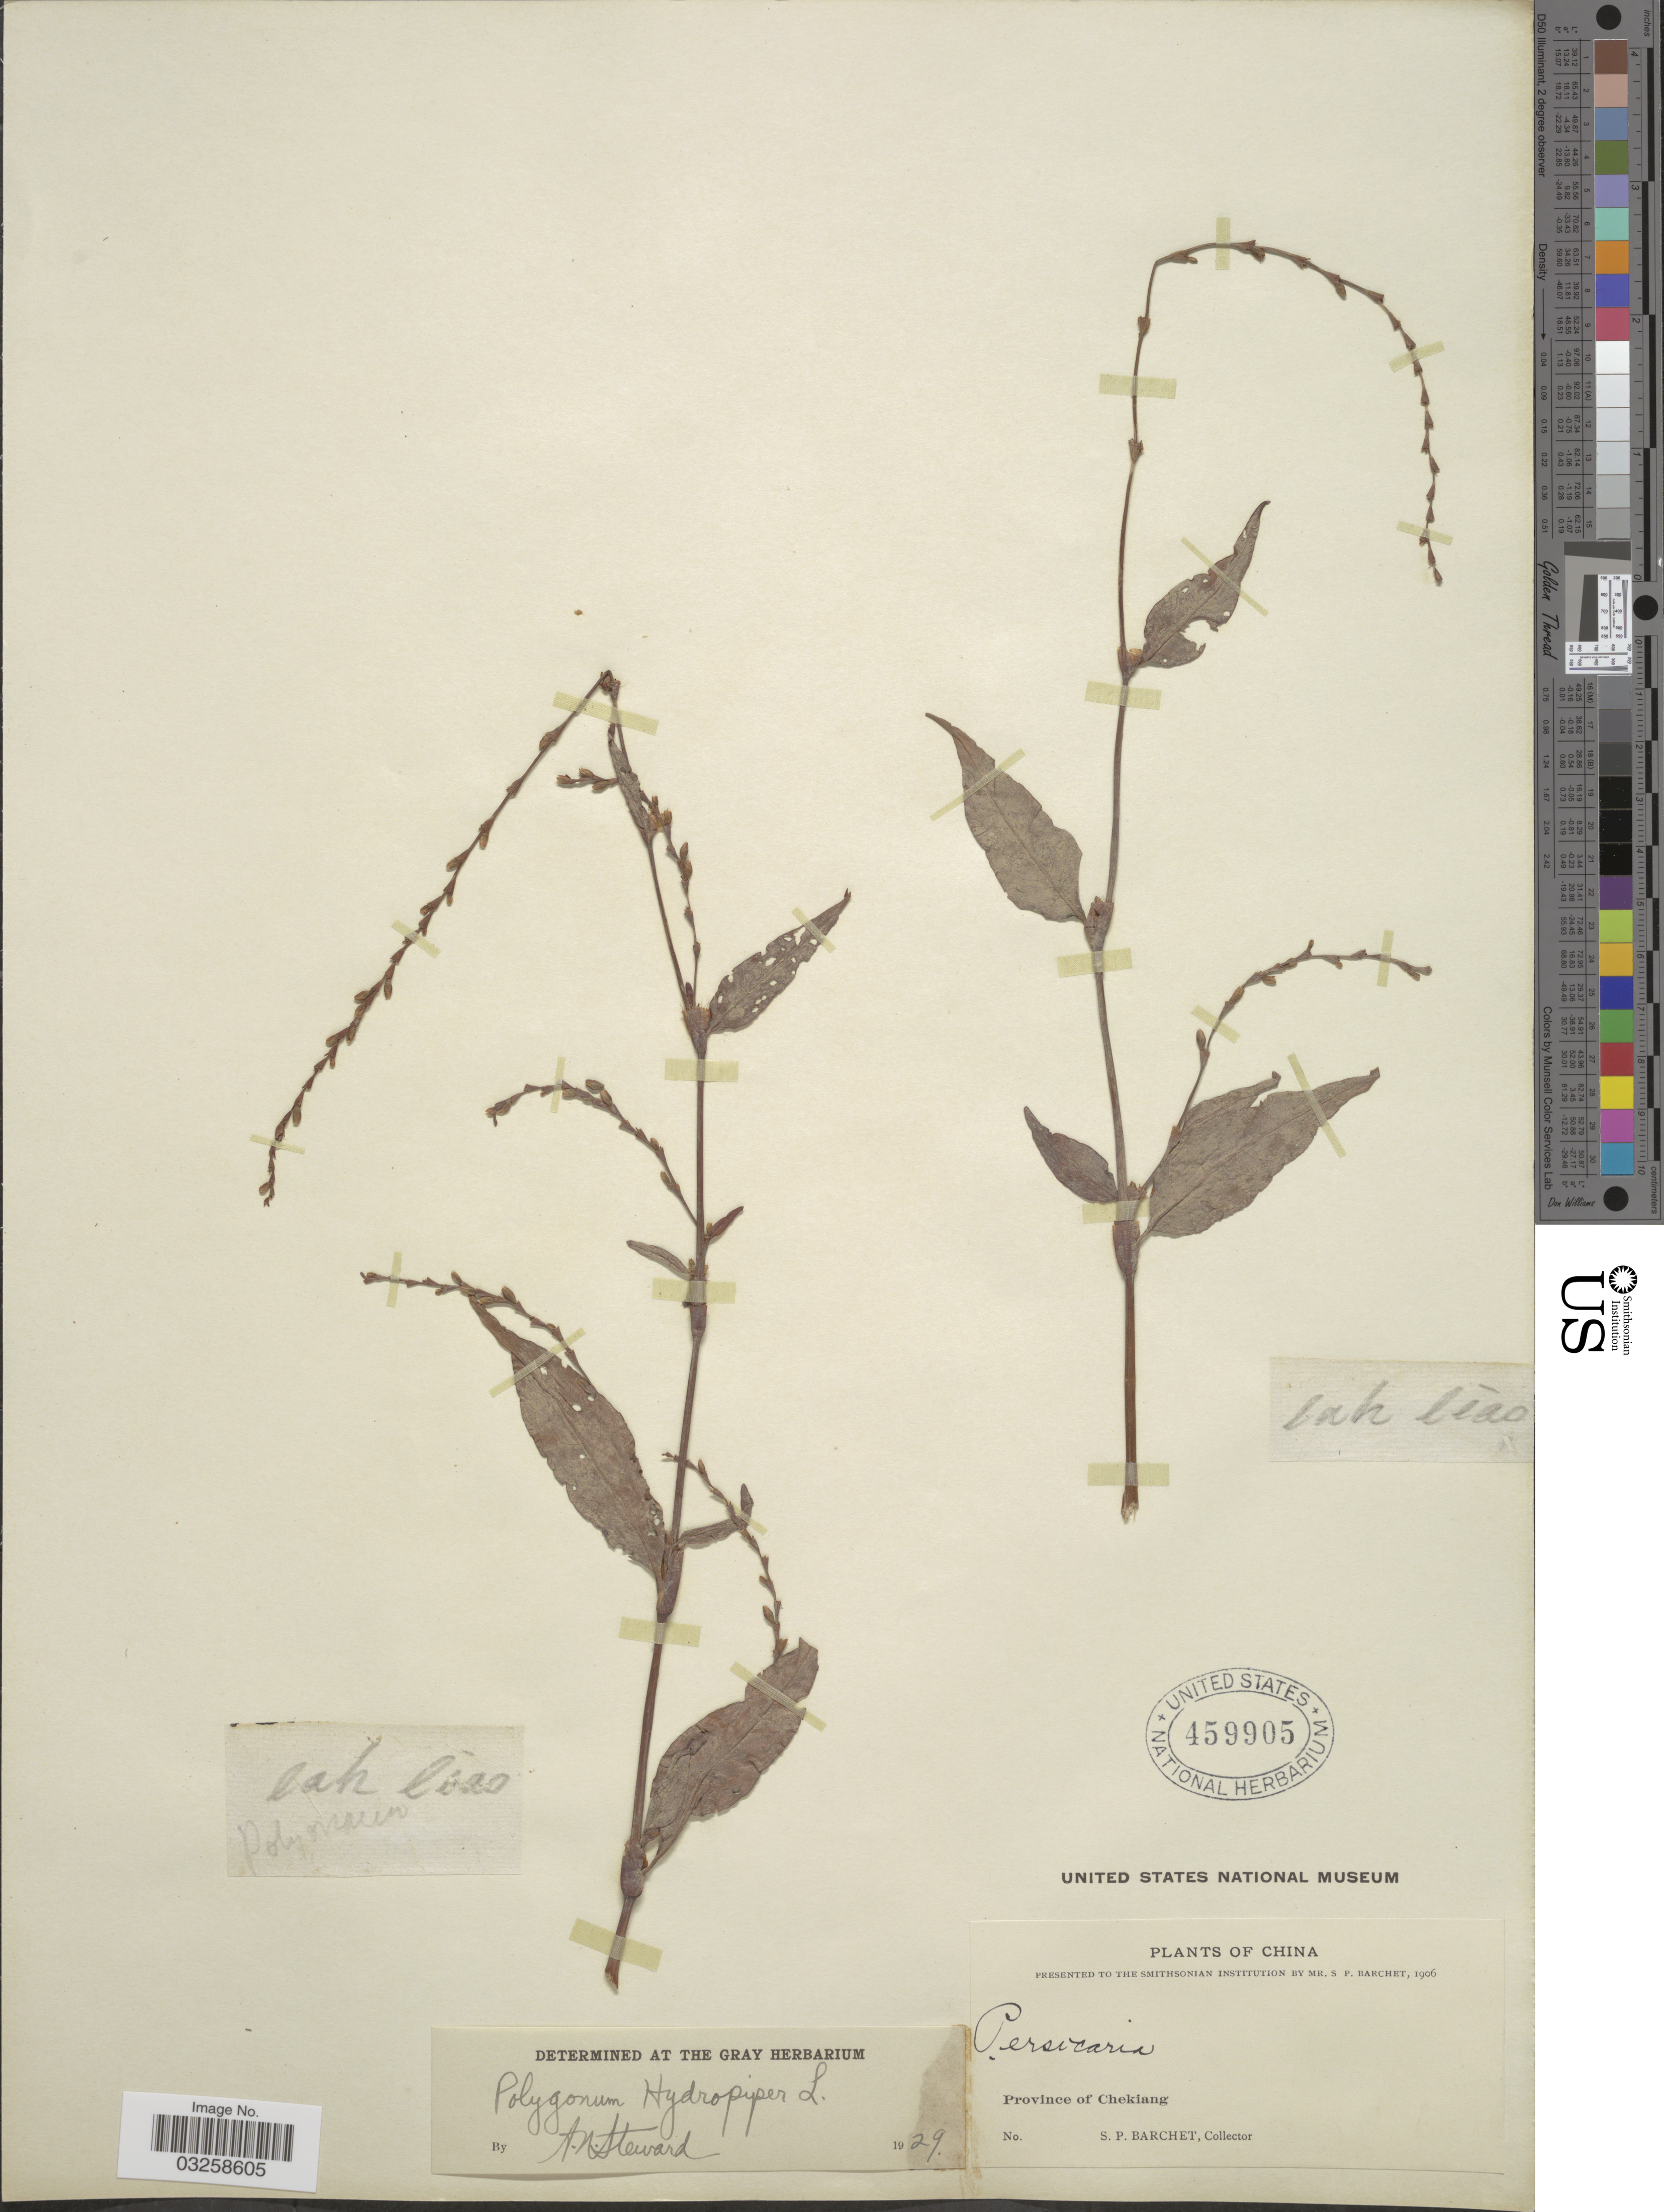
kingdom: Plantae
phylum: Tracheophyta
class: Magnoliopsida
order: Caryophyllales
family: Polygonaceae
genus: Polygonum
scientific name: Polygonum hydropiper var. hydropiper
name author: L.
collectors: S. P. Barchet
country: China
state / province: Zhejiang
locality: Province of Chekiang.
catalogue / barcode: US 459905